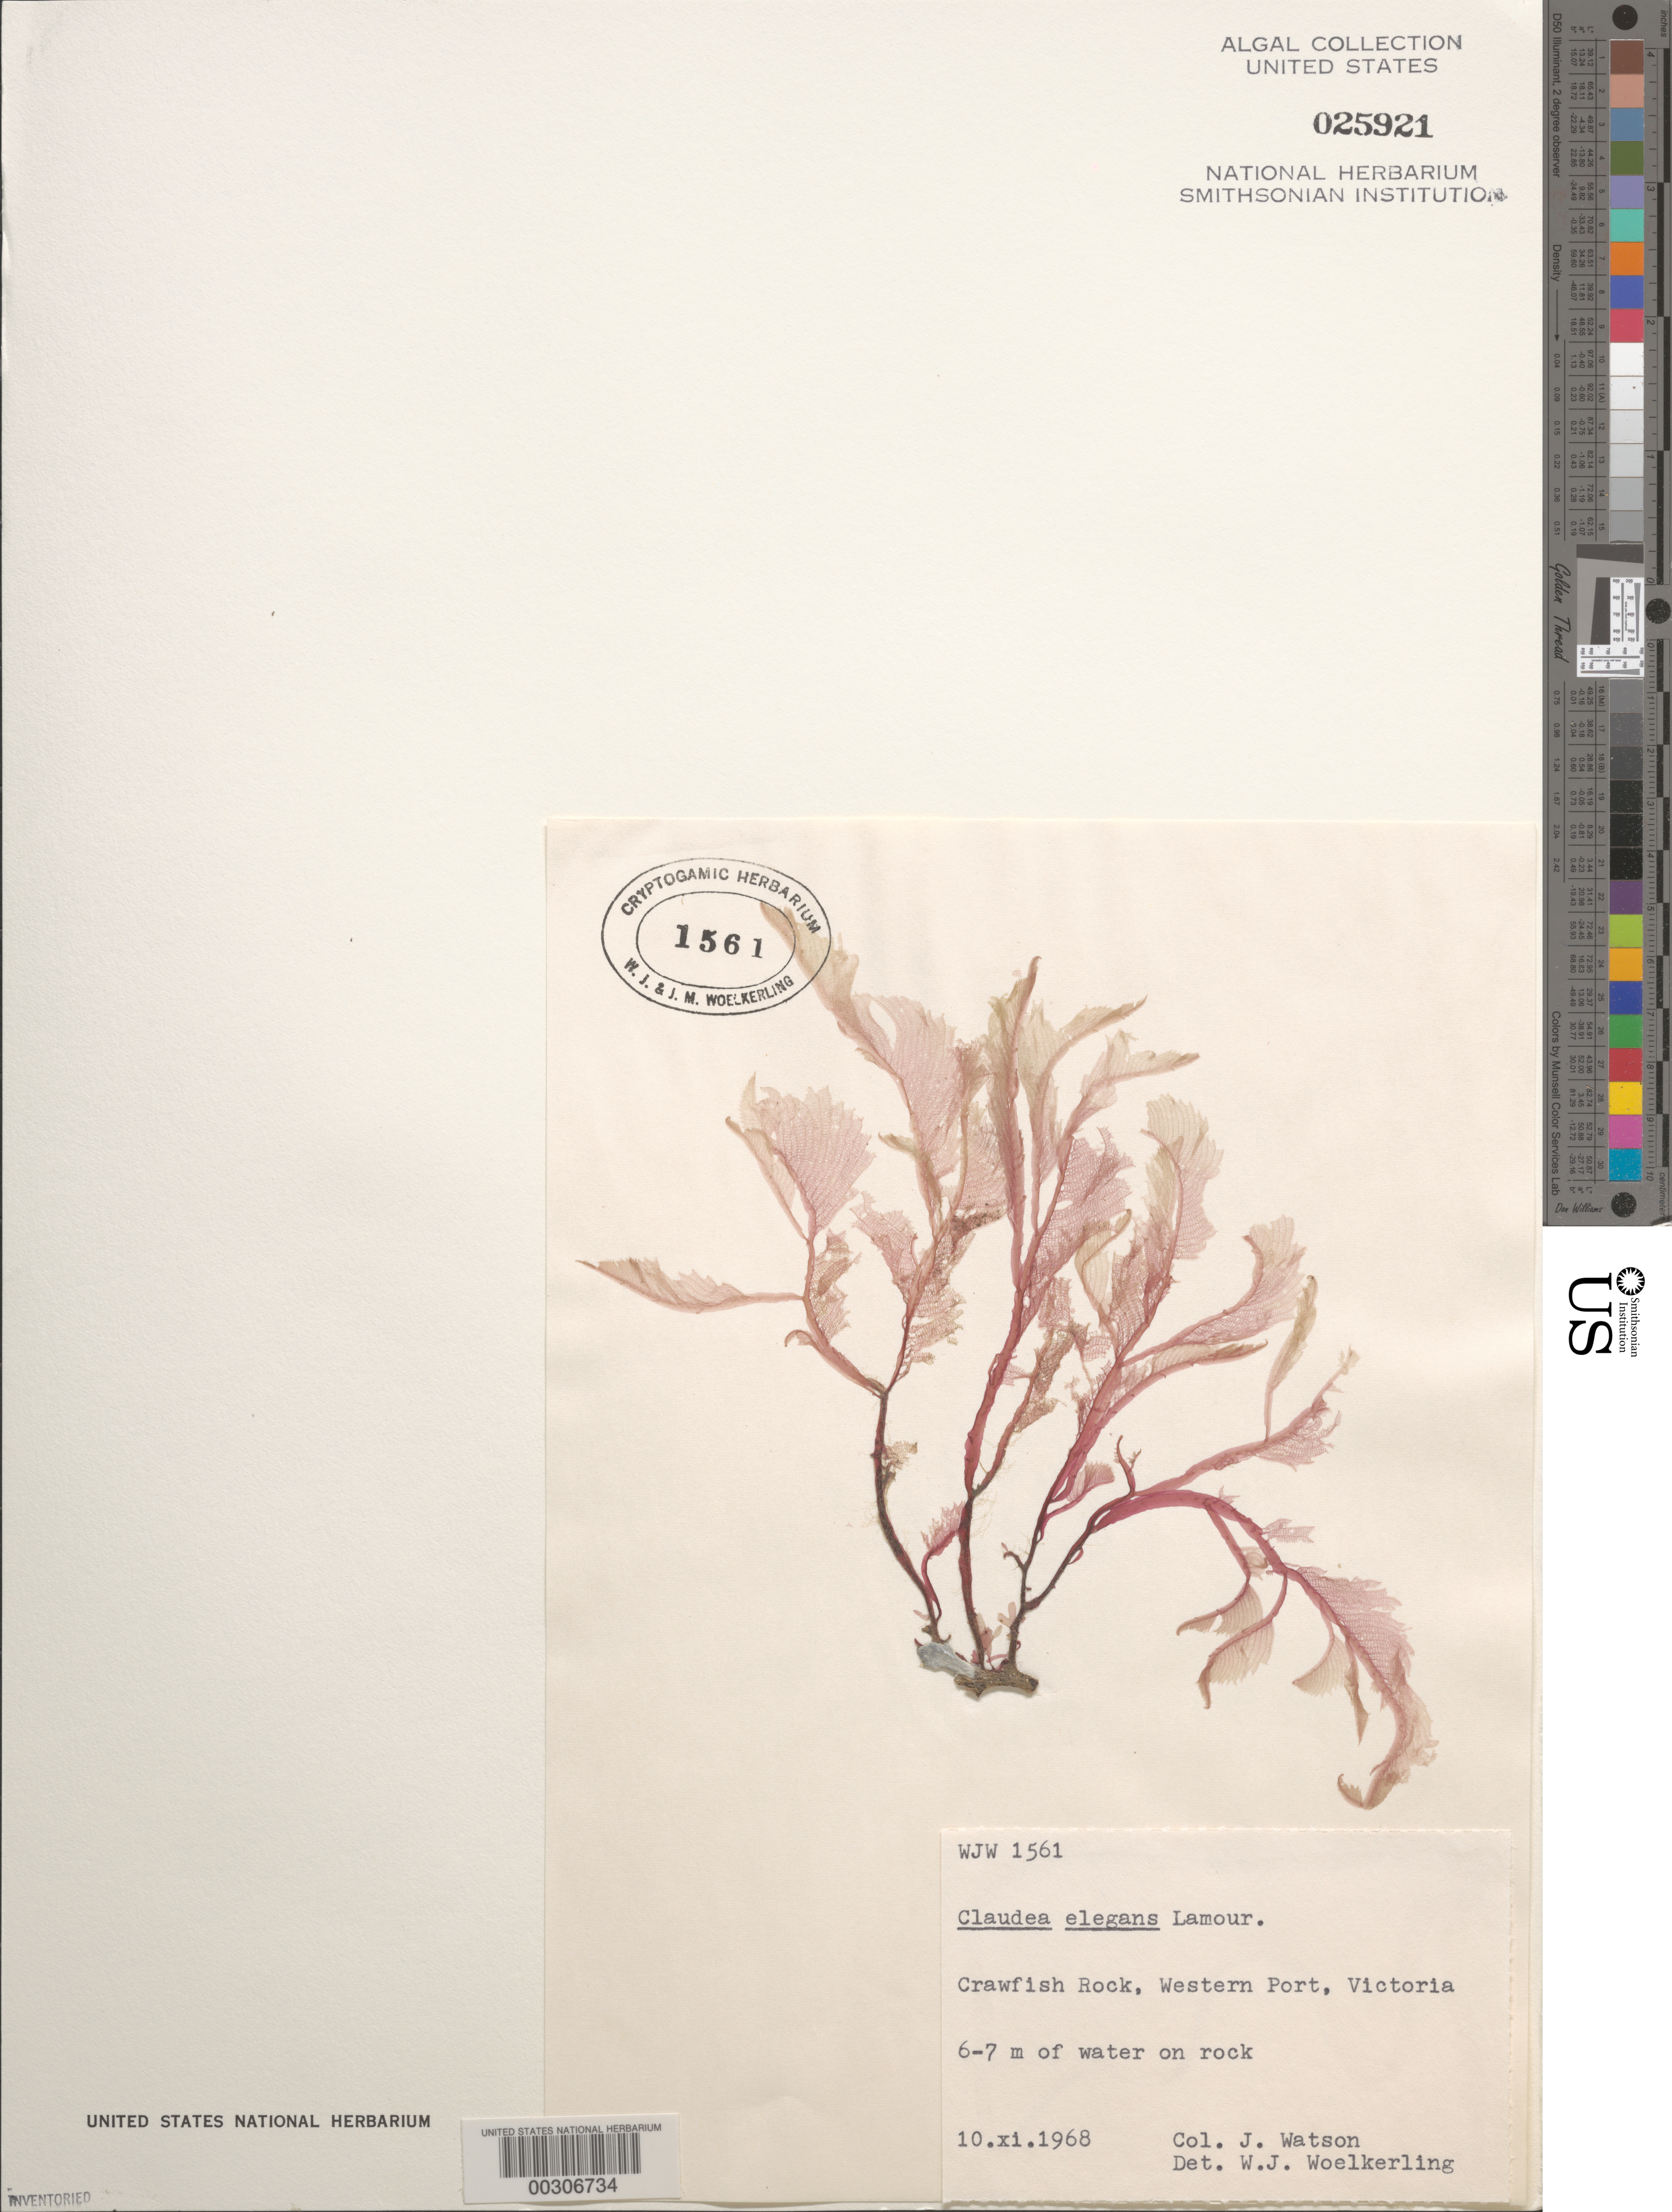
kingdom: Plantae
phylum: Rhodophyta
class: Florideophyceae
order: Ceramiales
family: Delesseriaceae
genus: Claudea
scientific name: Claudea elegans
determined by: Woelkerling, W. J.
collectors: J. Watson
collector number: WJW 1561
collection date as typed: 10 Nov 1968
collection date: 1968-11-10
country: Australia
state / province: Victoria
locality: Crawfish Rock, Western Port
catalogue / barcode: US 25921